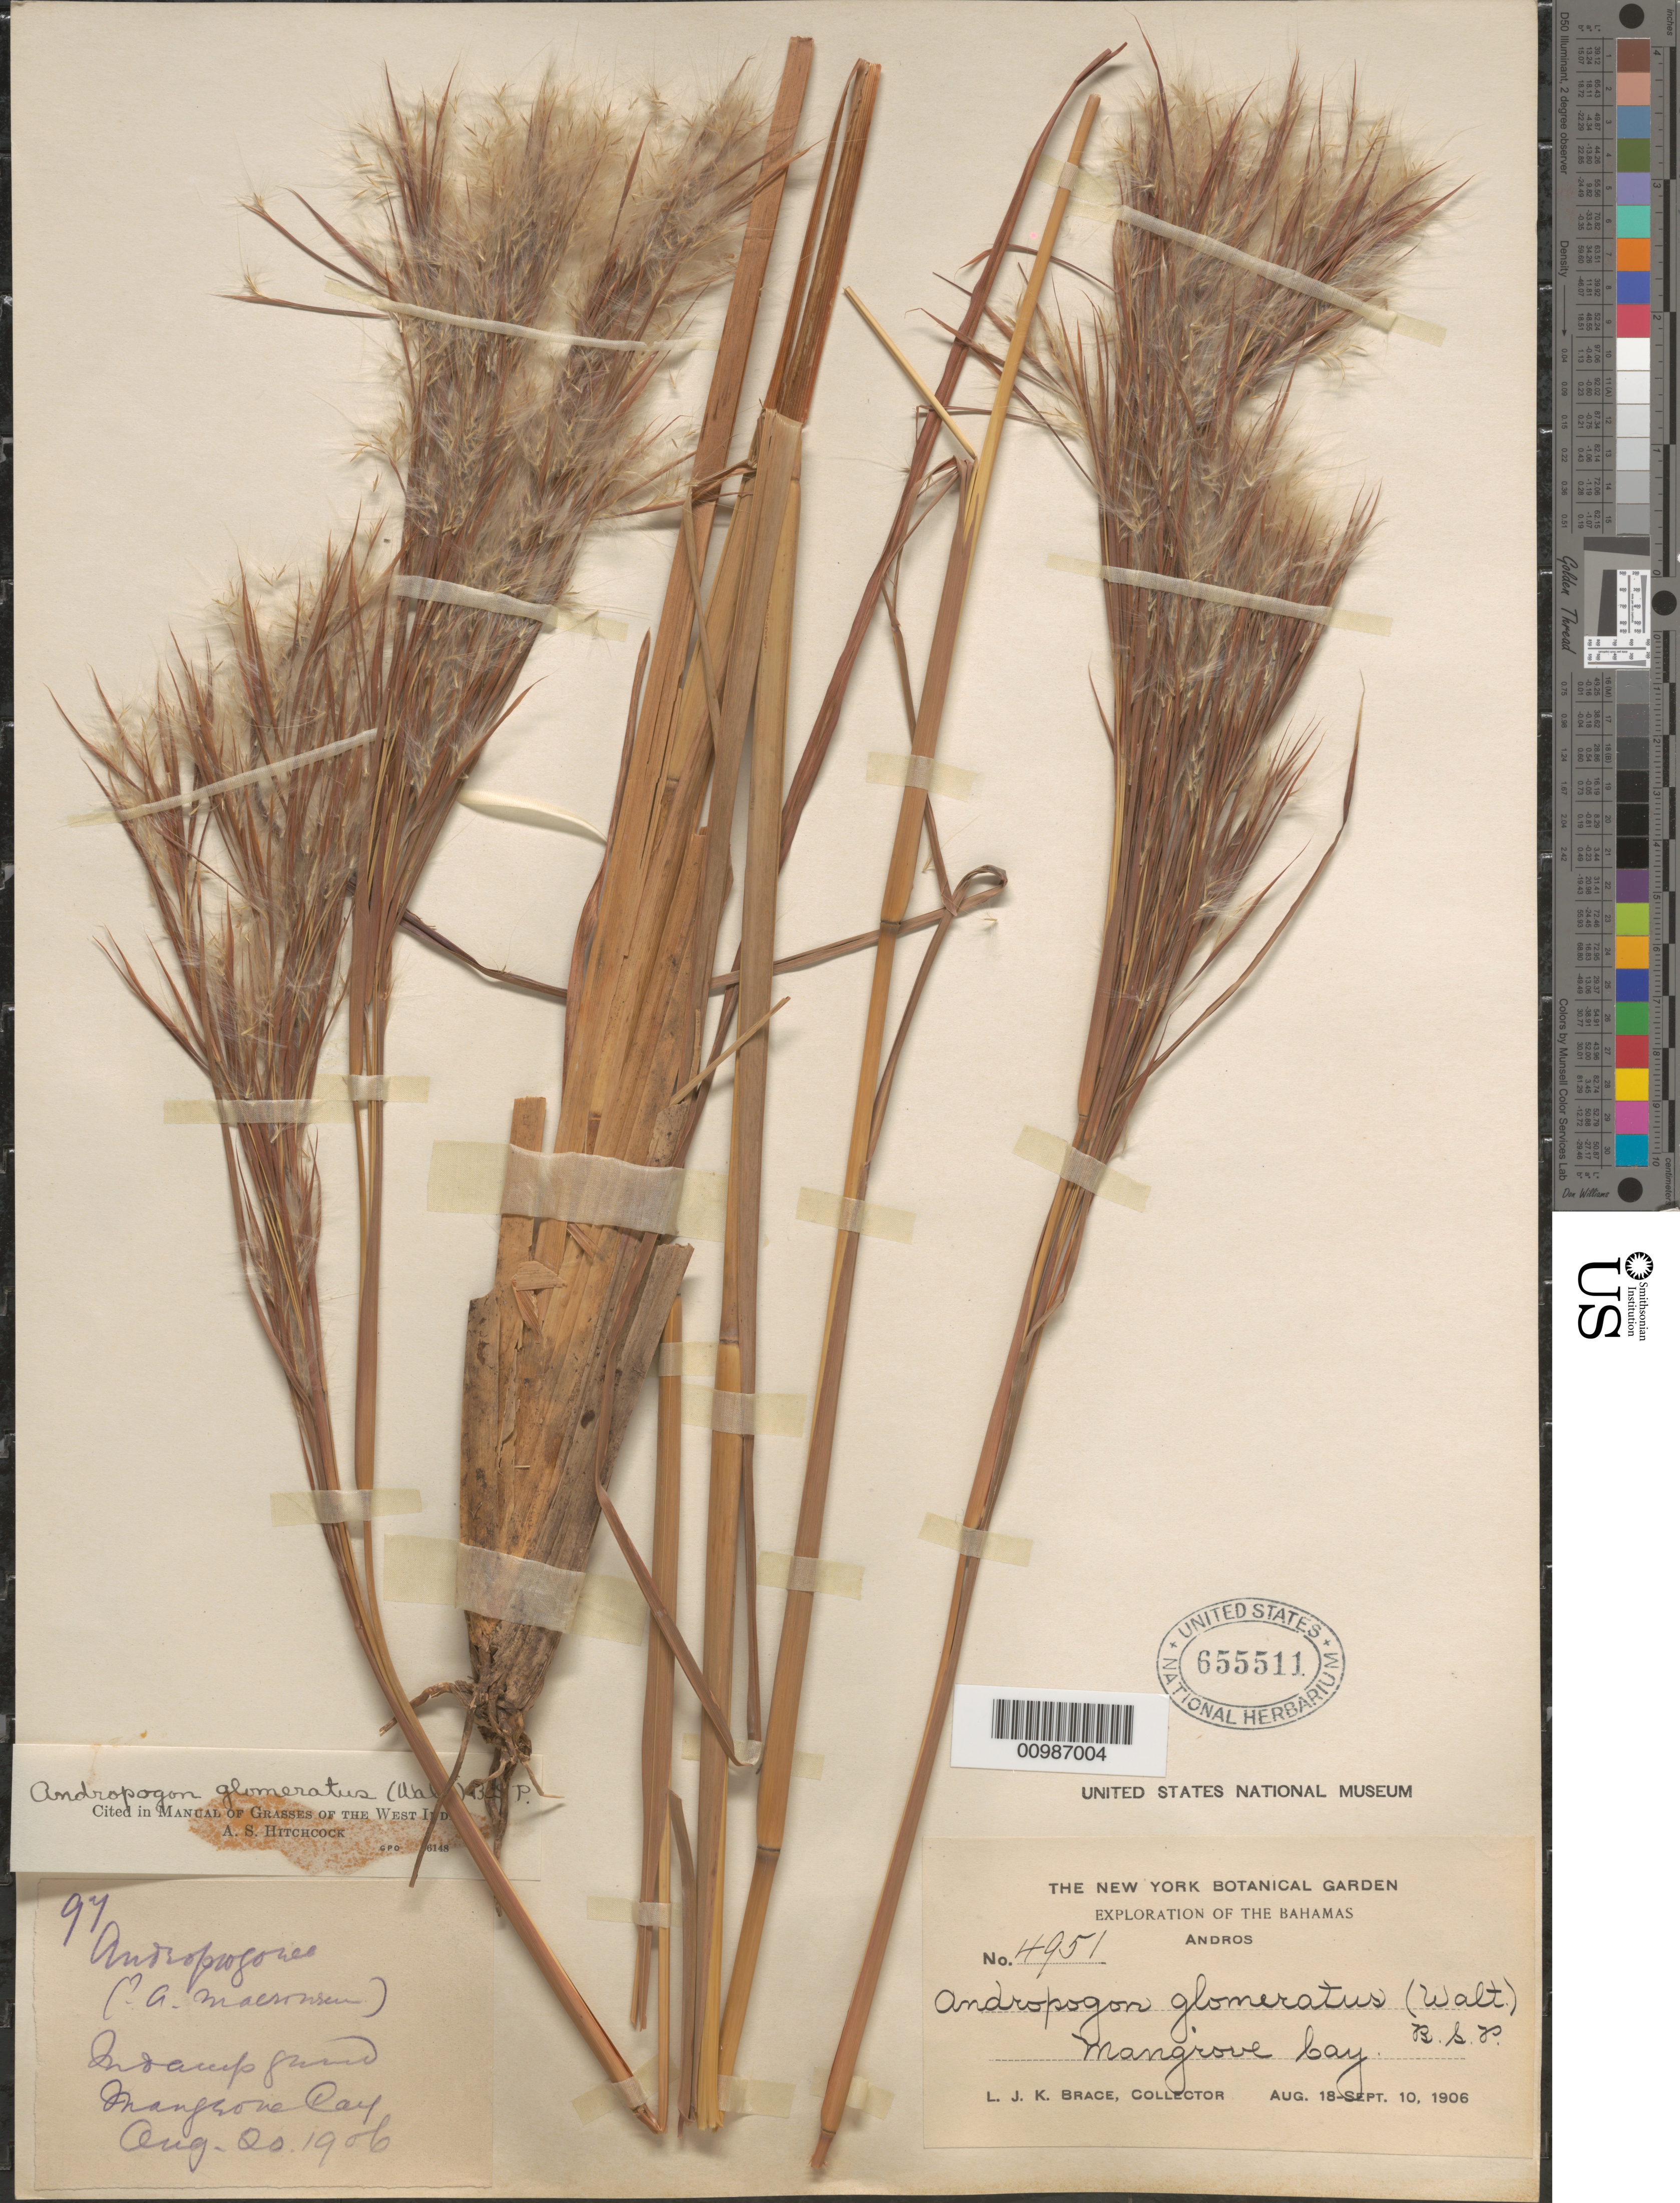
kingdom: Plantae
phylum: Tracheophyta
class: Liliopsida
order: Poales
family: Poaceae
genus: Andropogon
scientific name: Andropogon glomeratus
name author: (Walter) Britton, Stearns & Poggenb.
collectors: L. J. K. Brace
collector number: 4951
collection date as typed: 18 Aug 1906 to10 Sep 1906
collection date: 1906-08-18/1906-09-10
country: Bahamas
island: Andros I.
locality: Mangrove Cay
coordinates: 0 N, 0 E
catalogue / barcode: US 655511